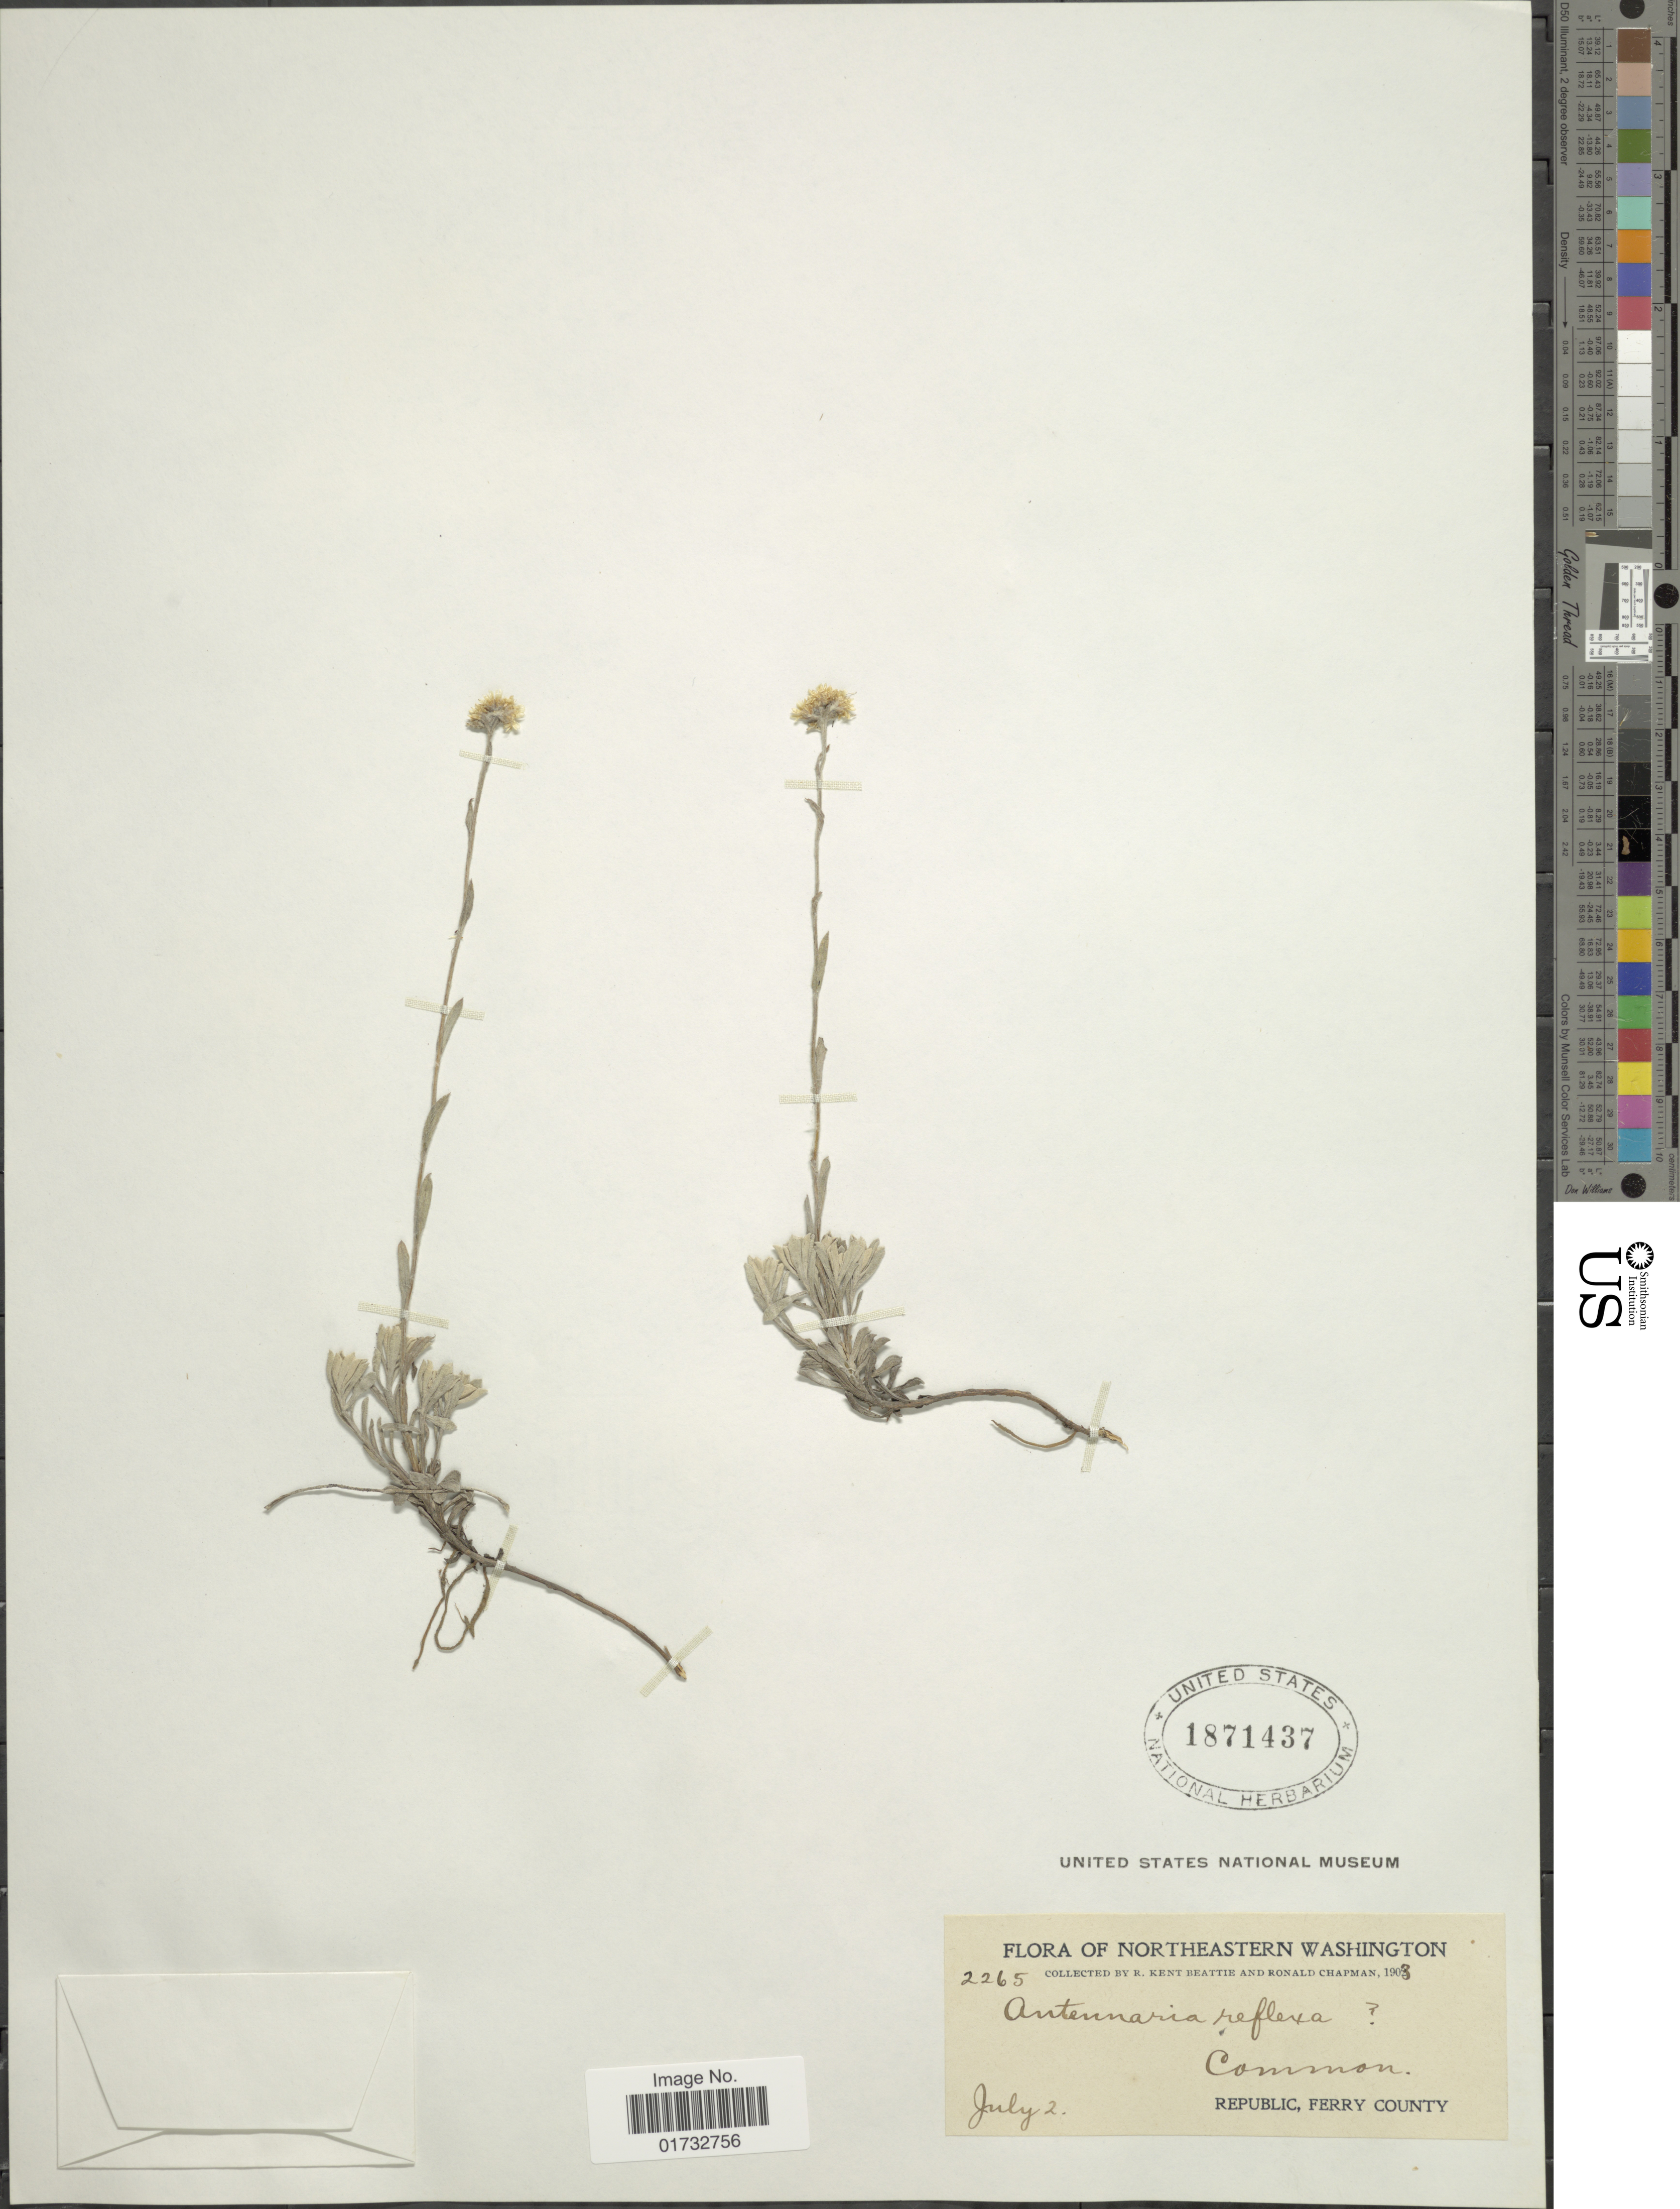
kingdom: Plantae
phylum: Tracheophyta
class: Magnoliopsida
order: Asterales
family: Asteraceae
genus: Antennaria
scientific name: Antennaria reflexa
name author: E.E. Nelson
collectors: R. K. Beattie & R. Chapman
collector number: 2265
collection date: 1903-07-02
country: United States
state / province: Washington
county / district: Ferry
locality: Northeastern Washington. Republic, Ferry County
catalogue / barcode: US 1871437